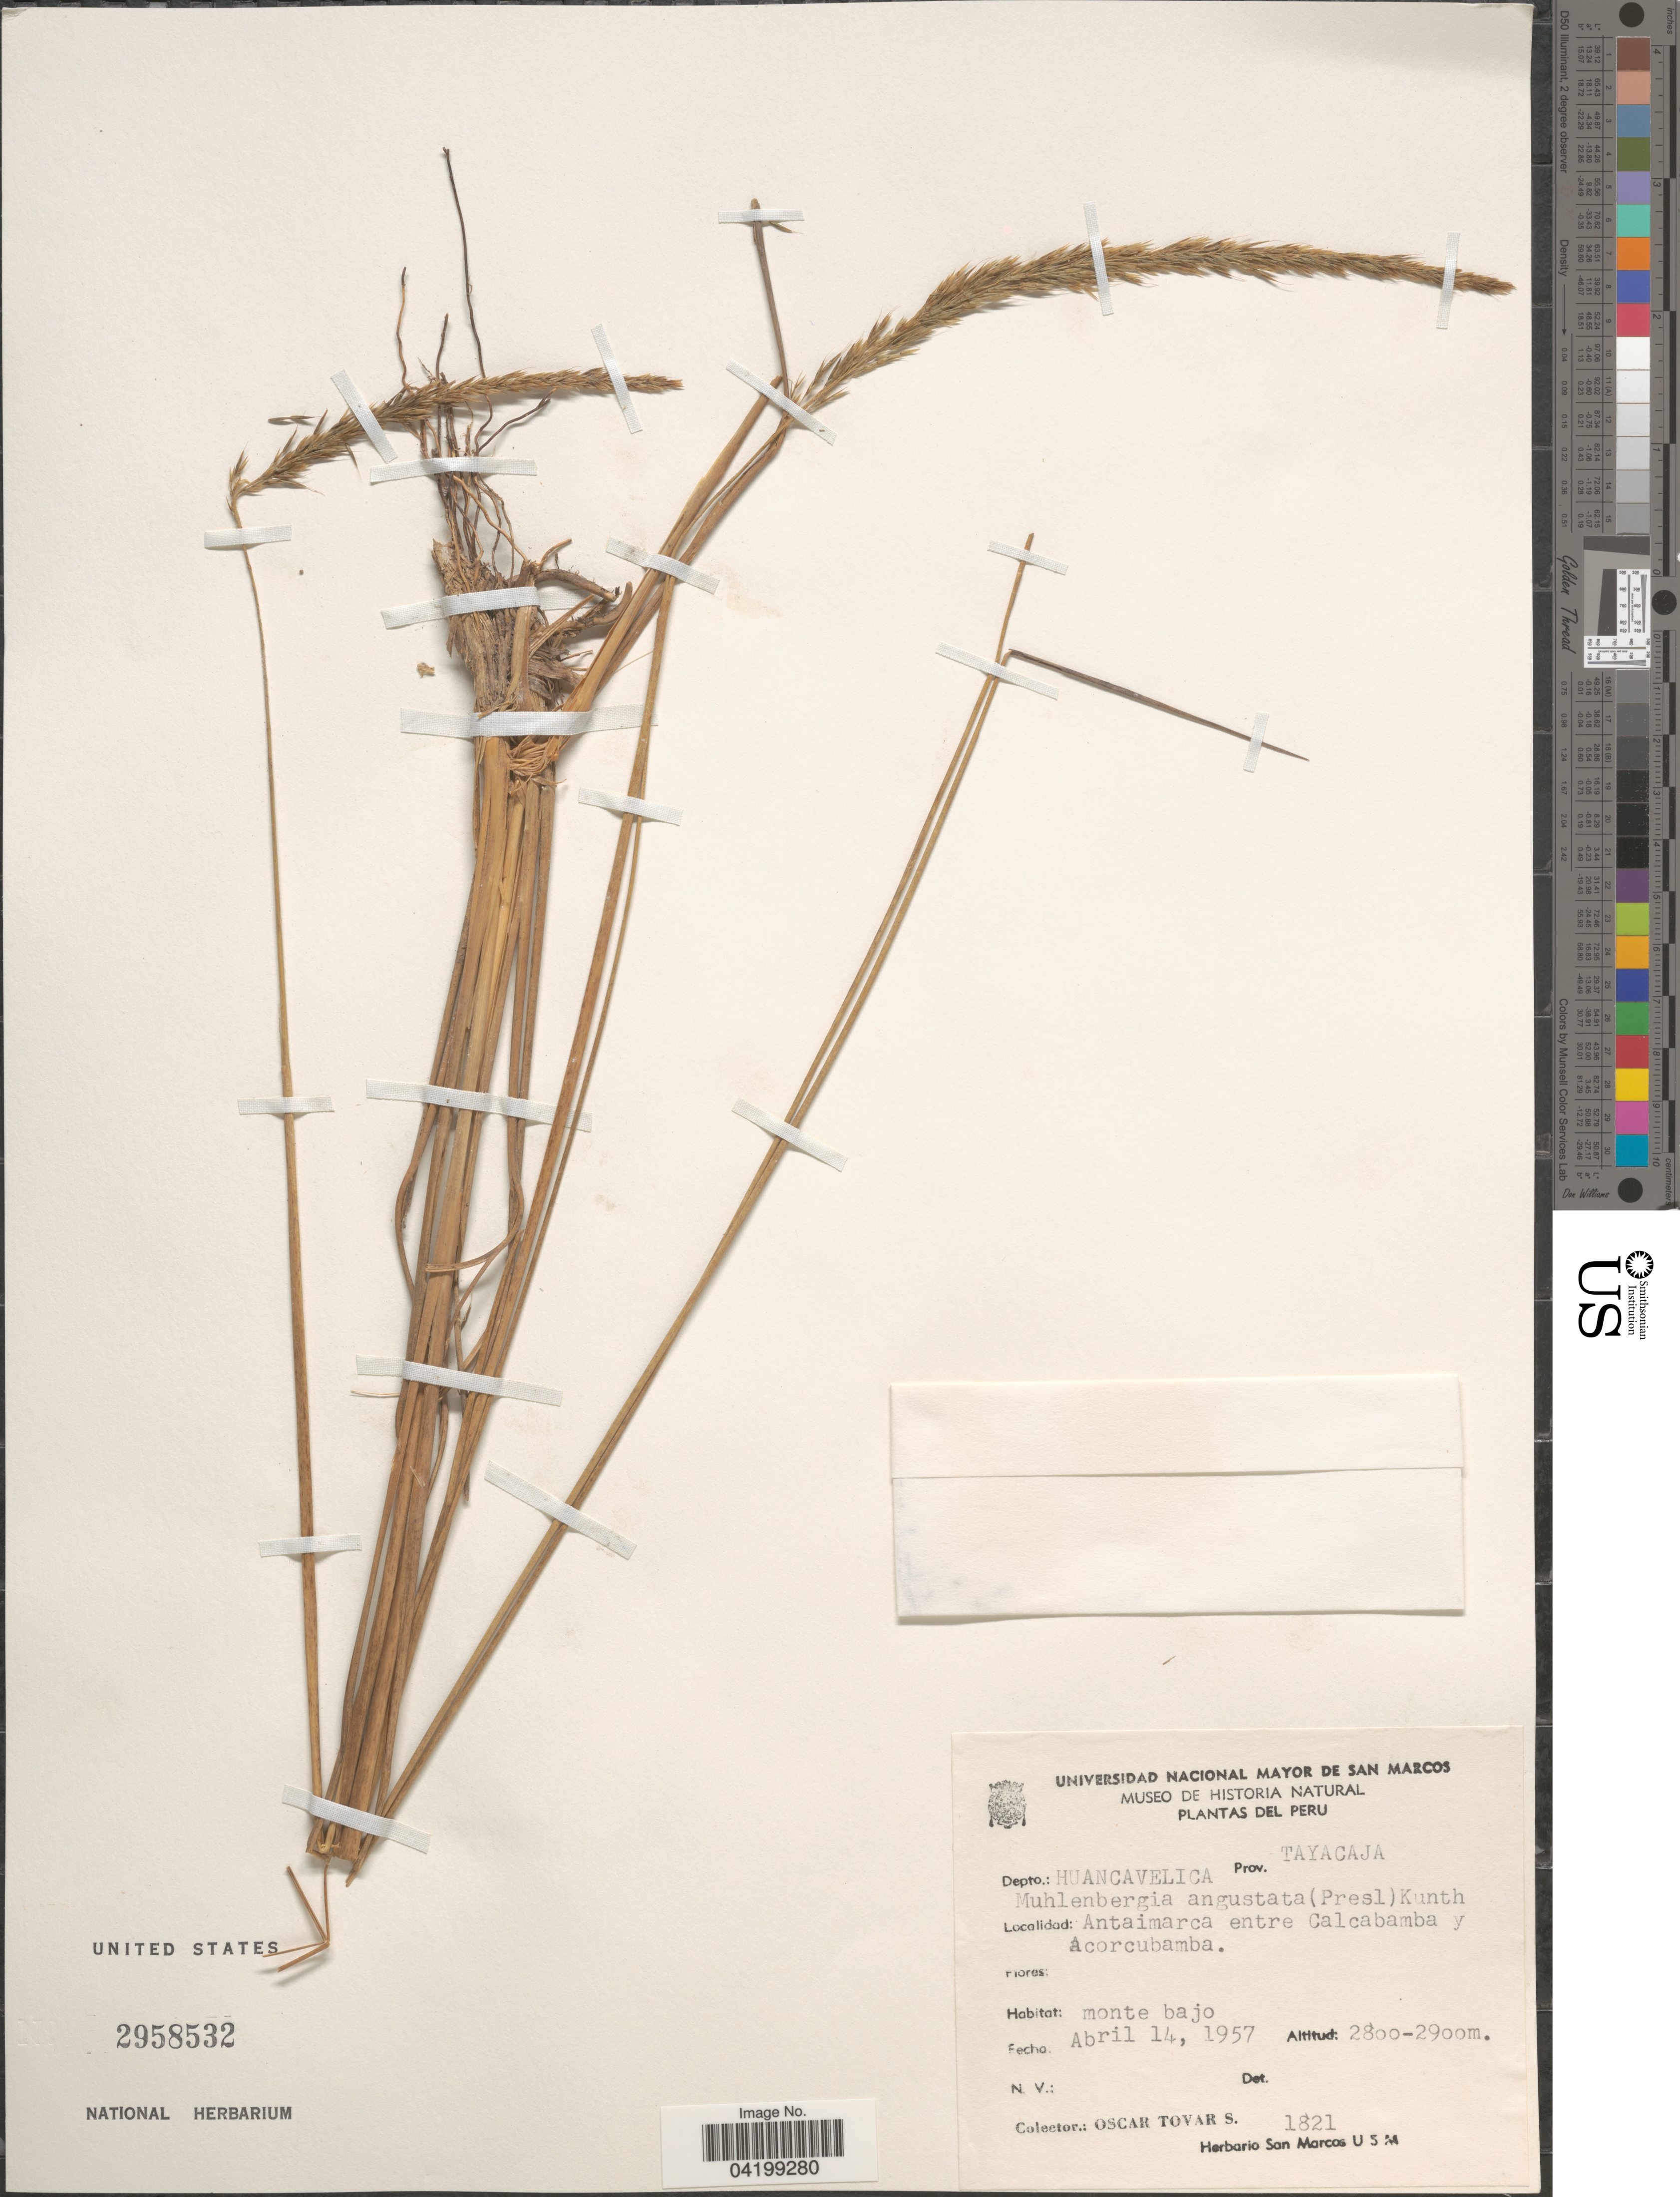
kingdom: Plantae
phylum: Tracheophyta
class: Liliopsida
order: Poales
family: Poaceae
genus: Muhlenbergia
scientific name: Muhlenbergia angustata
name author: (J. Presl) Kunth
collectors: Ó. Tovar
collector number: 1821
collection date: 1957-04-14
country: Peru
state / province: Huancavelica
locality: Depto.: Huancavelica Prov. Tayacaja. Antaimarca entre Calcabamba y Acorcubamba.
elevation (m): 2800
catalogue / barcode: US 2958532